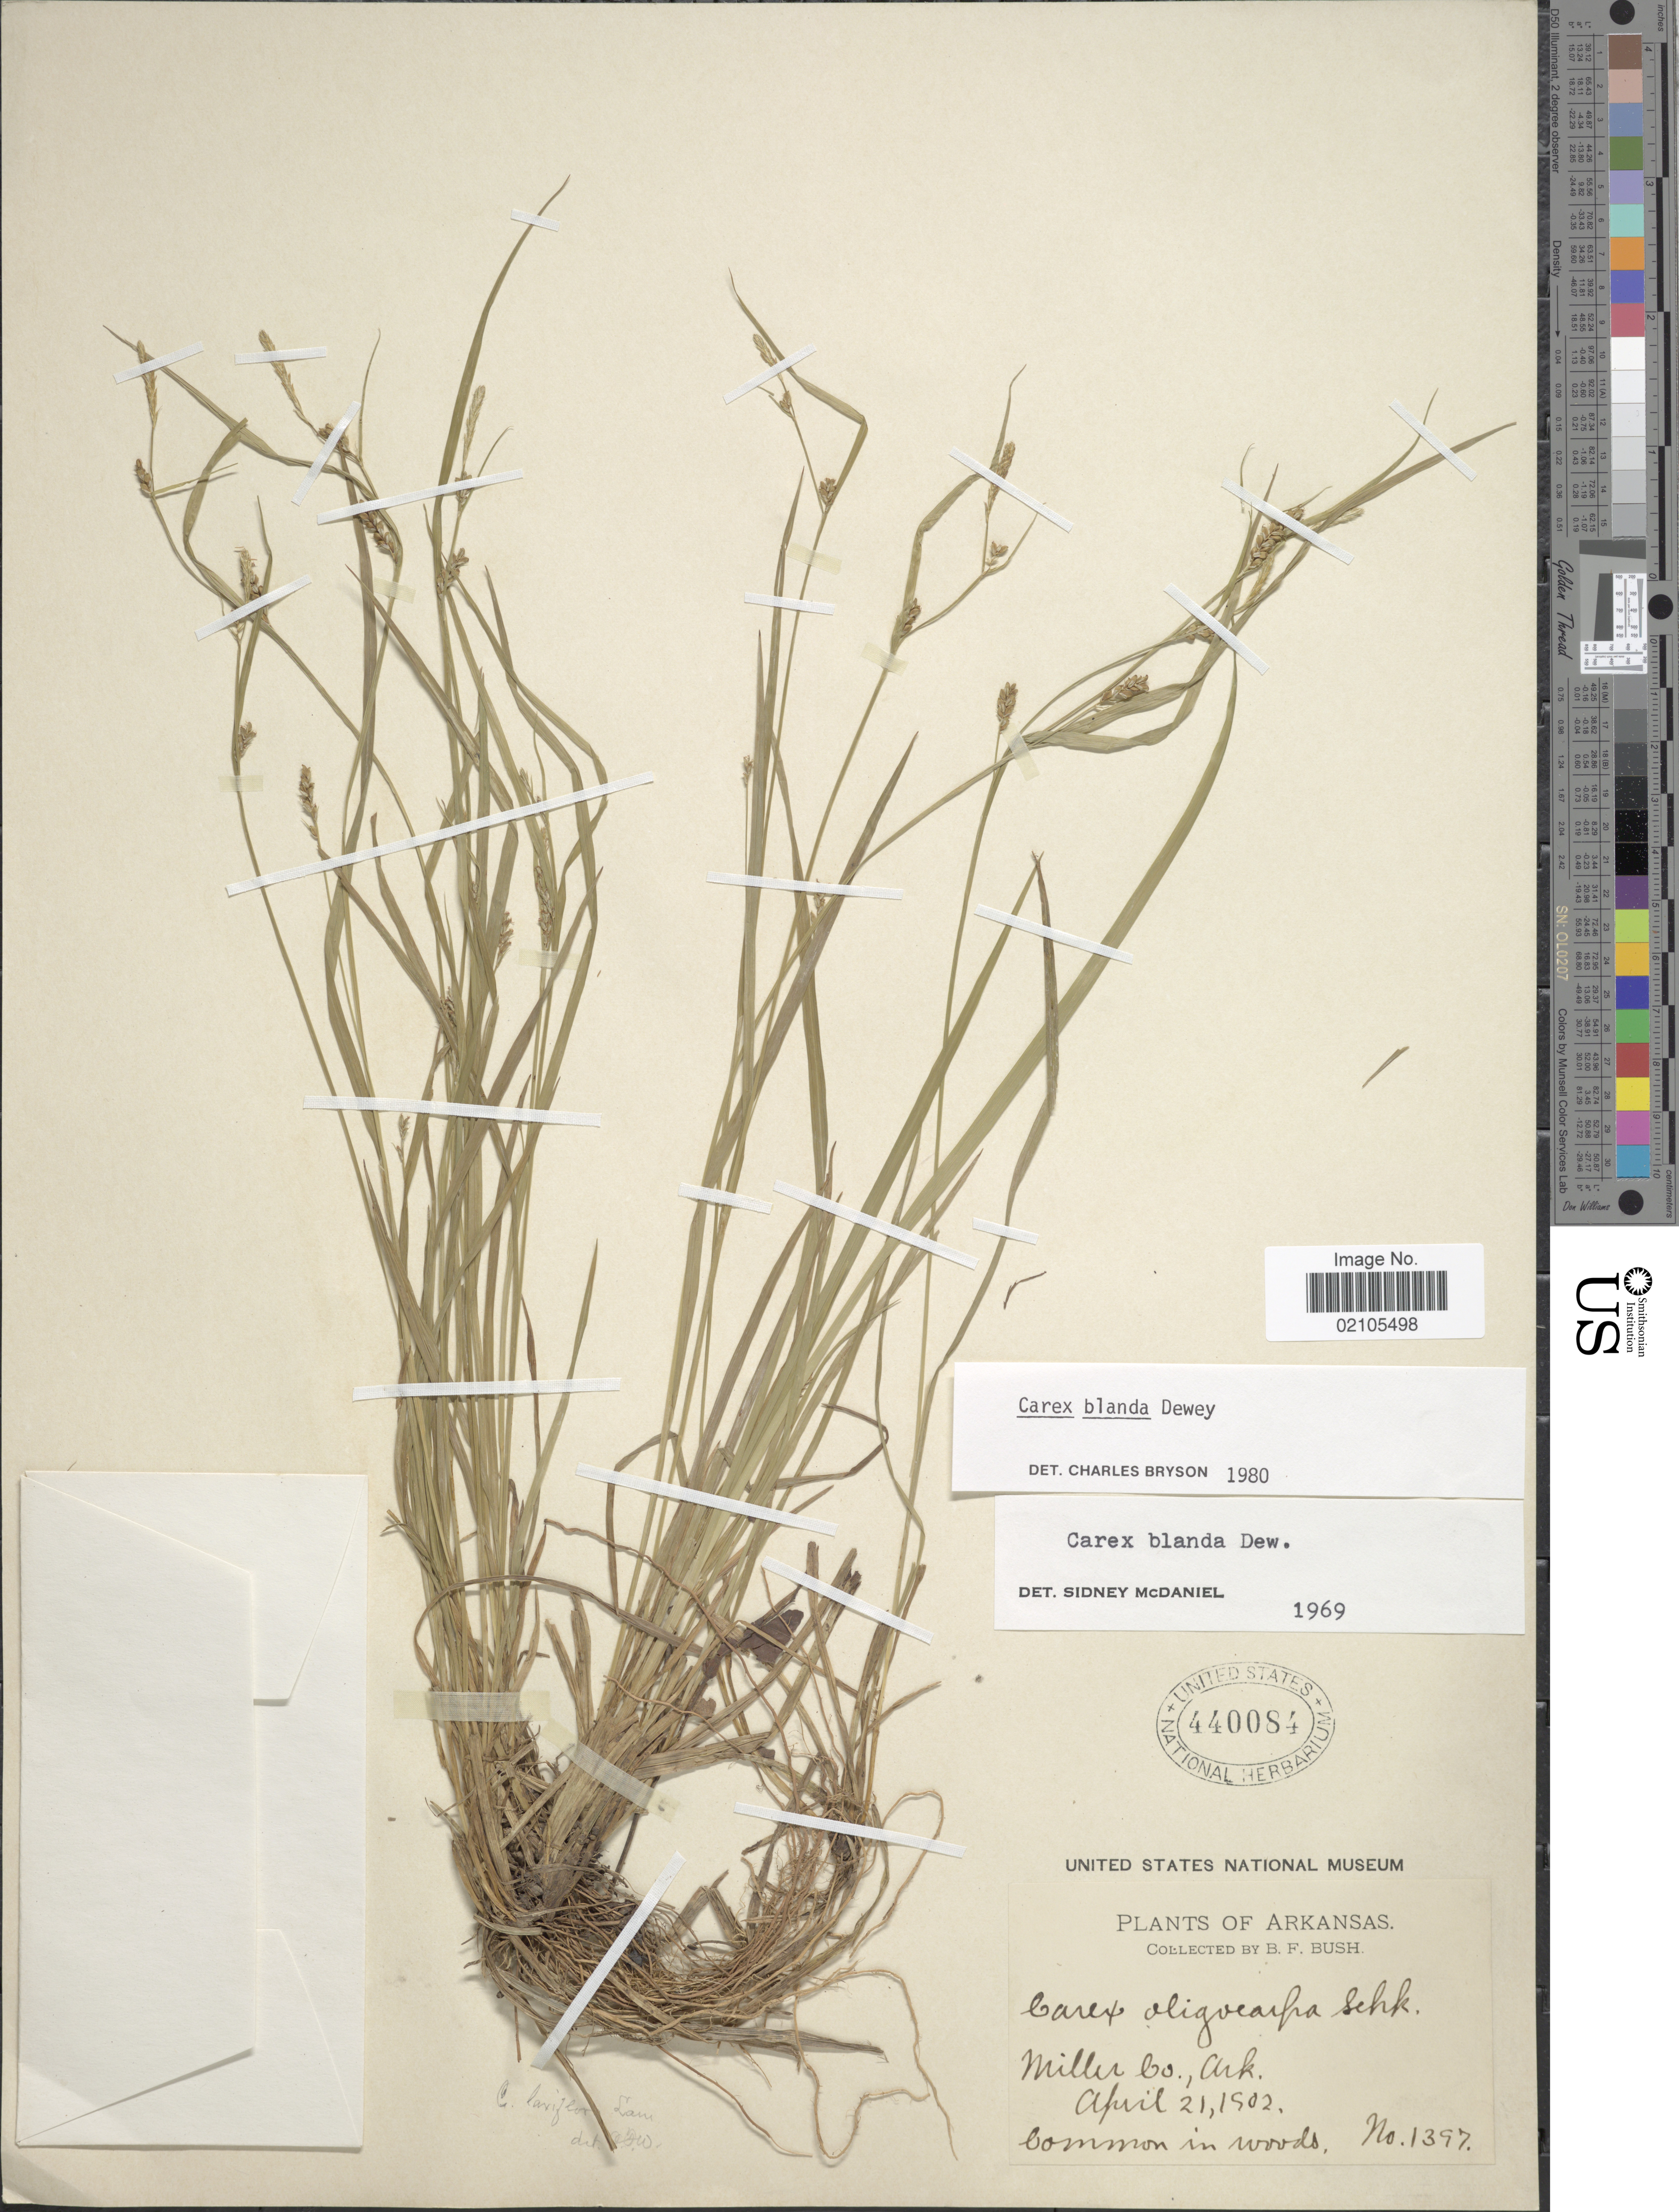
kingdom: Plantae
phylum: Tracheophyta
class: Liliopsida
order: Poales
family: Cyperaceae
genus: Carex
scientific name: Carex blanda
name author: Dewey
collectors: B. F. Bush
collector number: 1397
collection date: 1902-04-21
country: United States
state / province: Arkansas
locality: Miller Co., Ark.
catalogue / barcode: US 440084